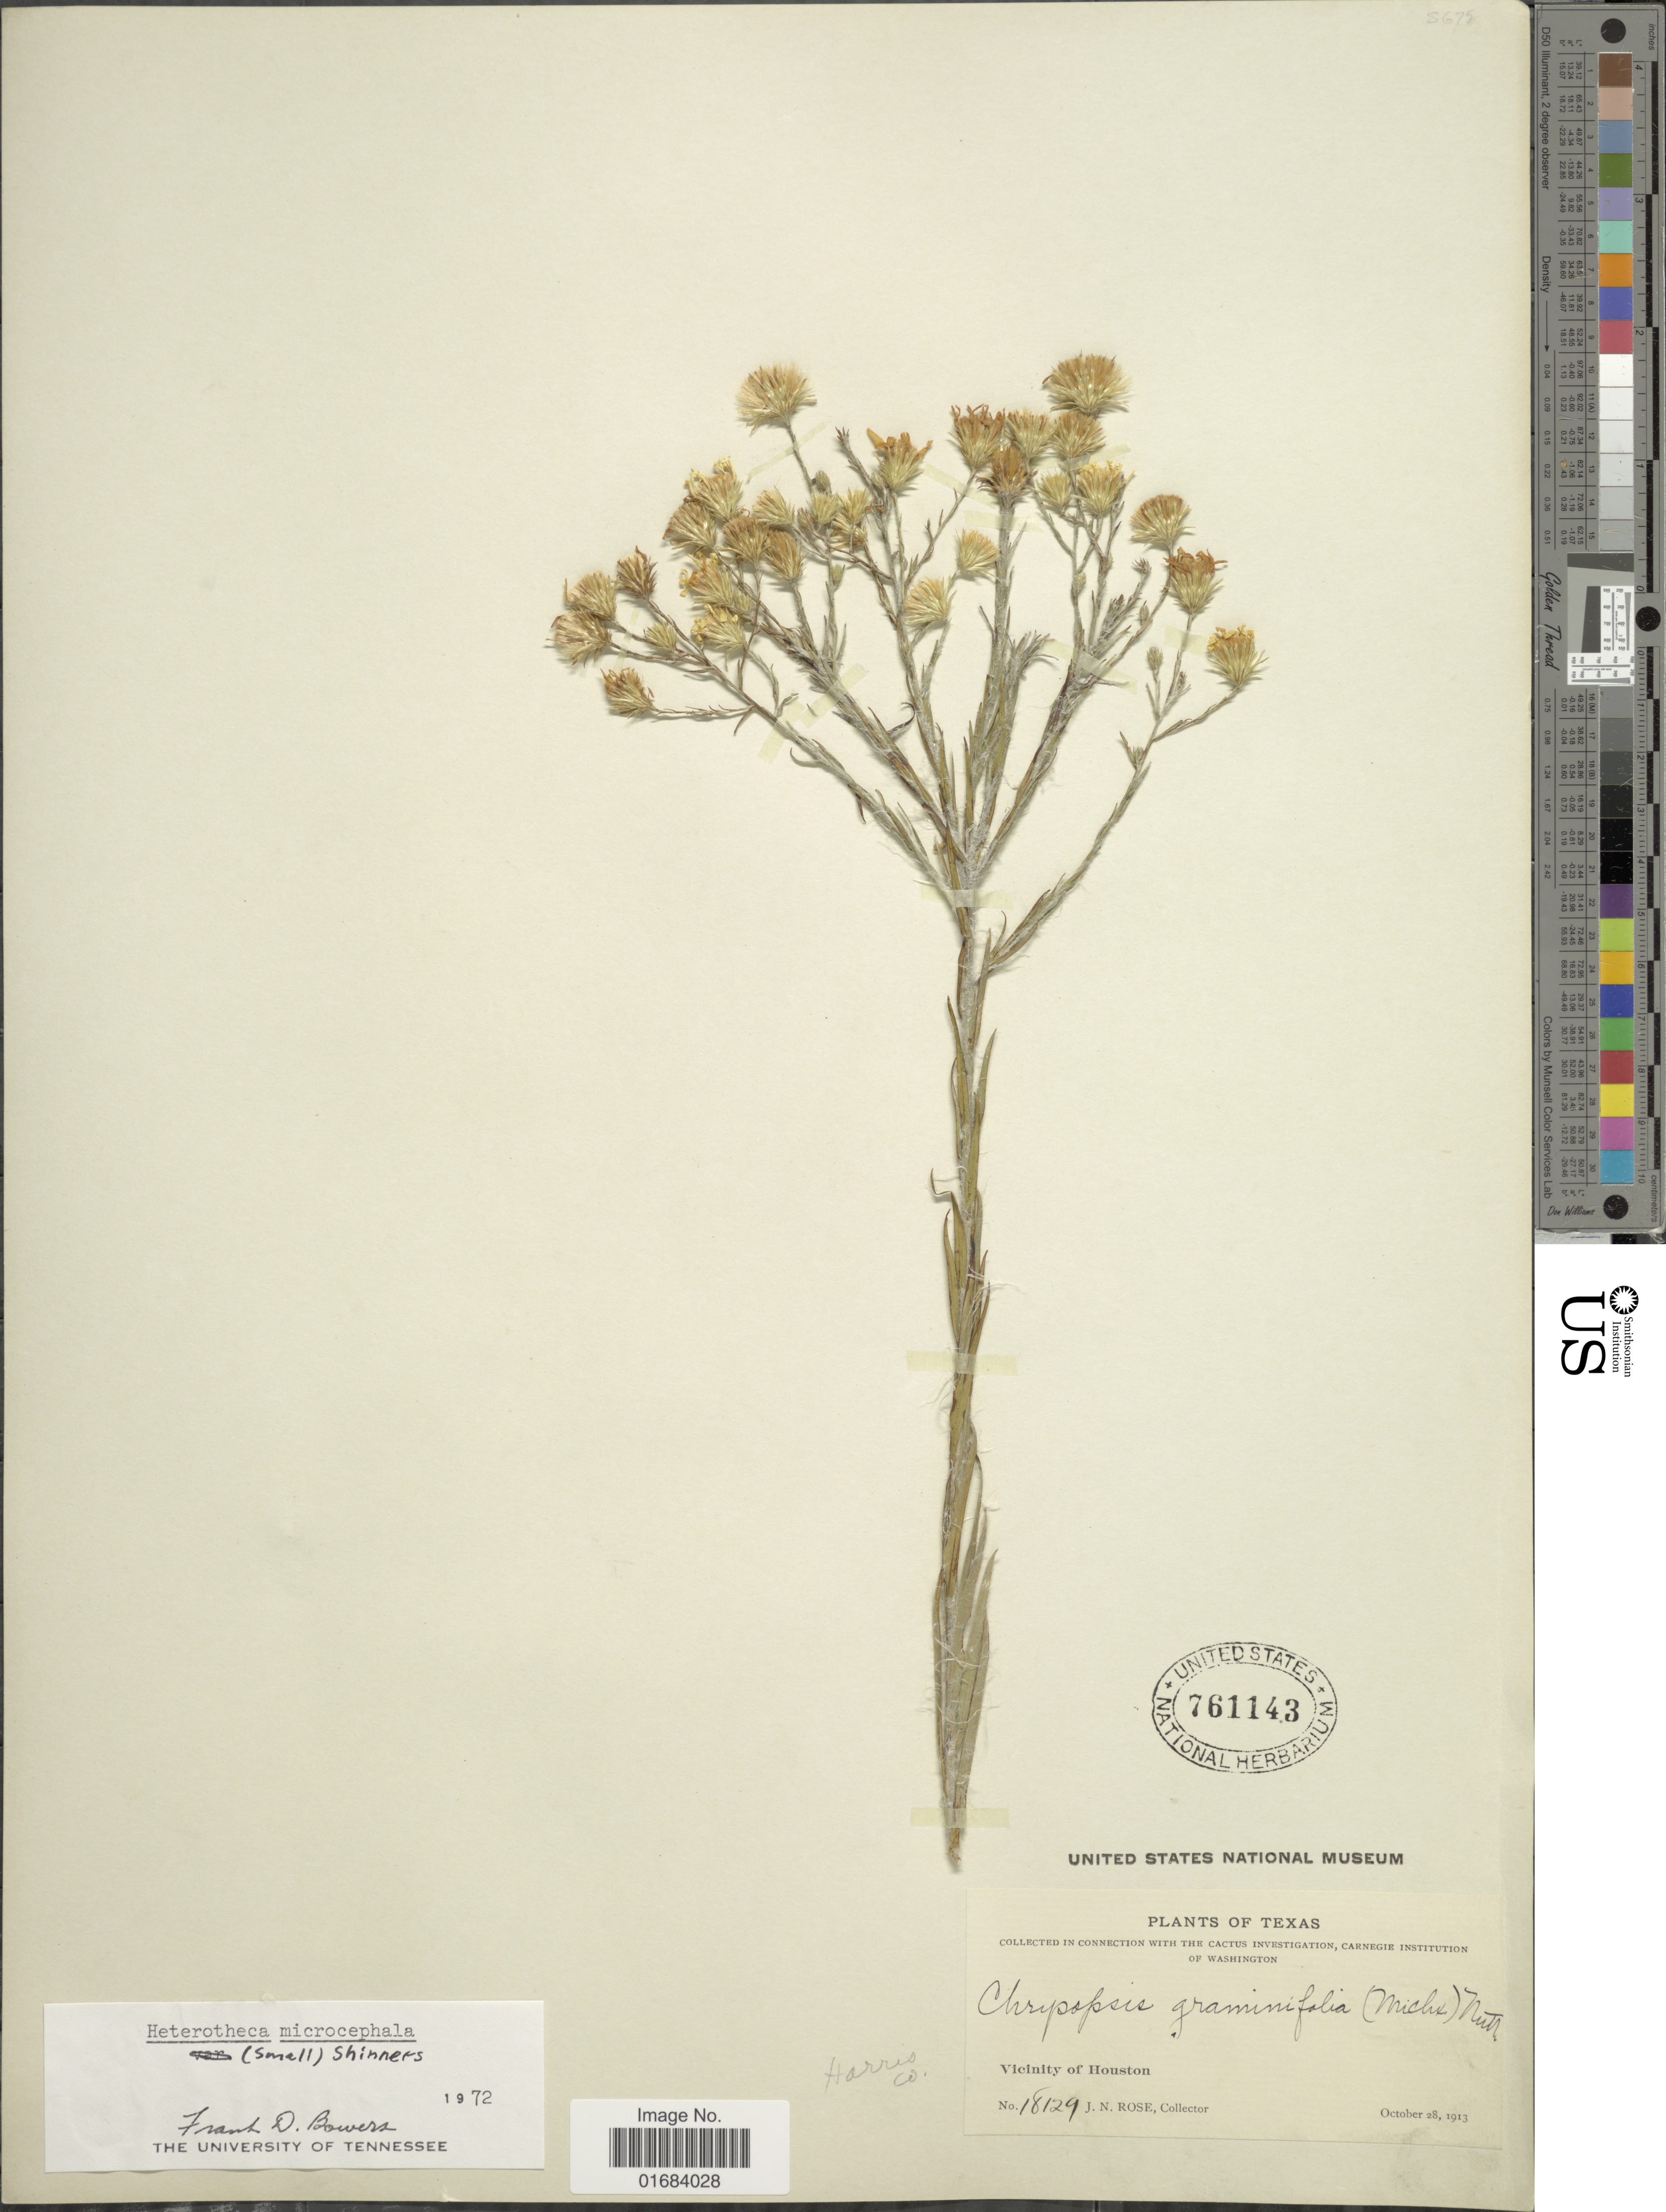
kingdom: Plantae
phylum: Tracheophyta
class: Magnoliopsida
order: Asterales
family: Asteraceae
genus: Pityopsis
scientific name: Pityopsis microcephala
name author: Small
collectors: J. N. Rose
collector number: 18129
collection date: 1913-10-28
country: United States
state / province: Texas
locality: Vicinity of Houston.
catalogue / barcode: US 761143